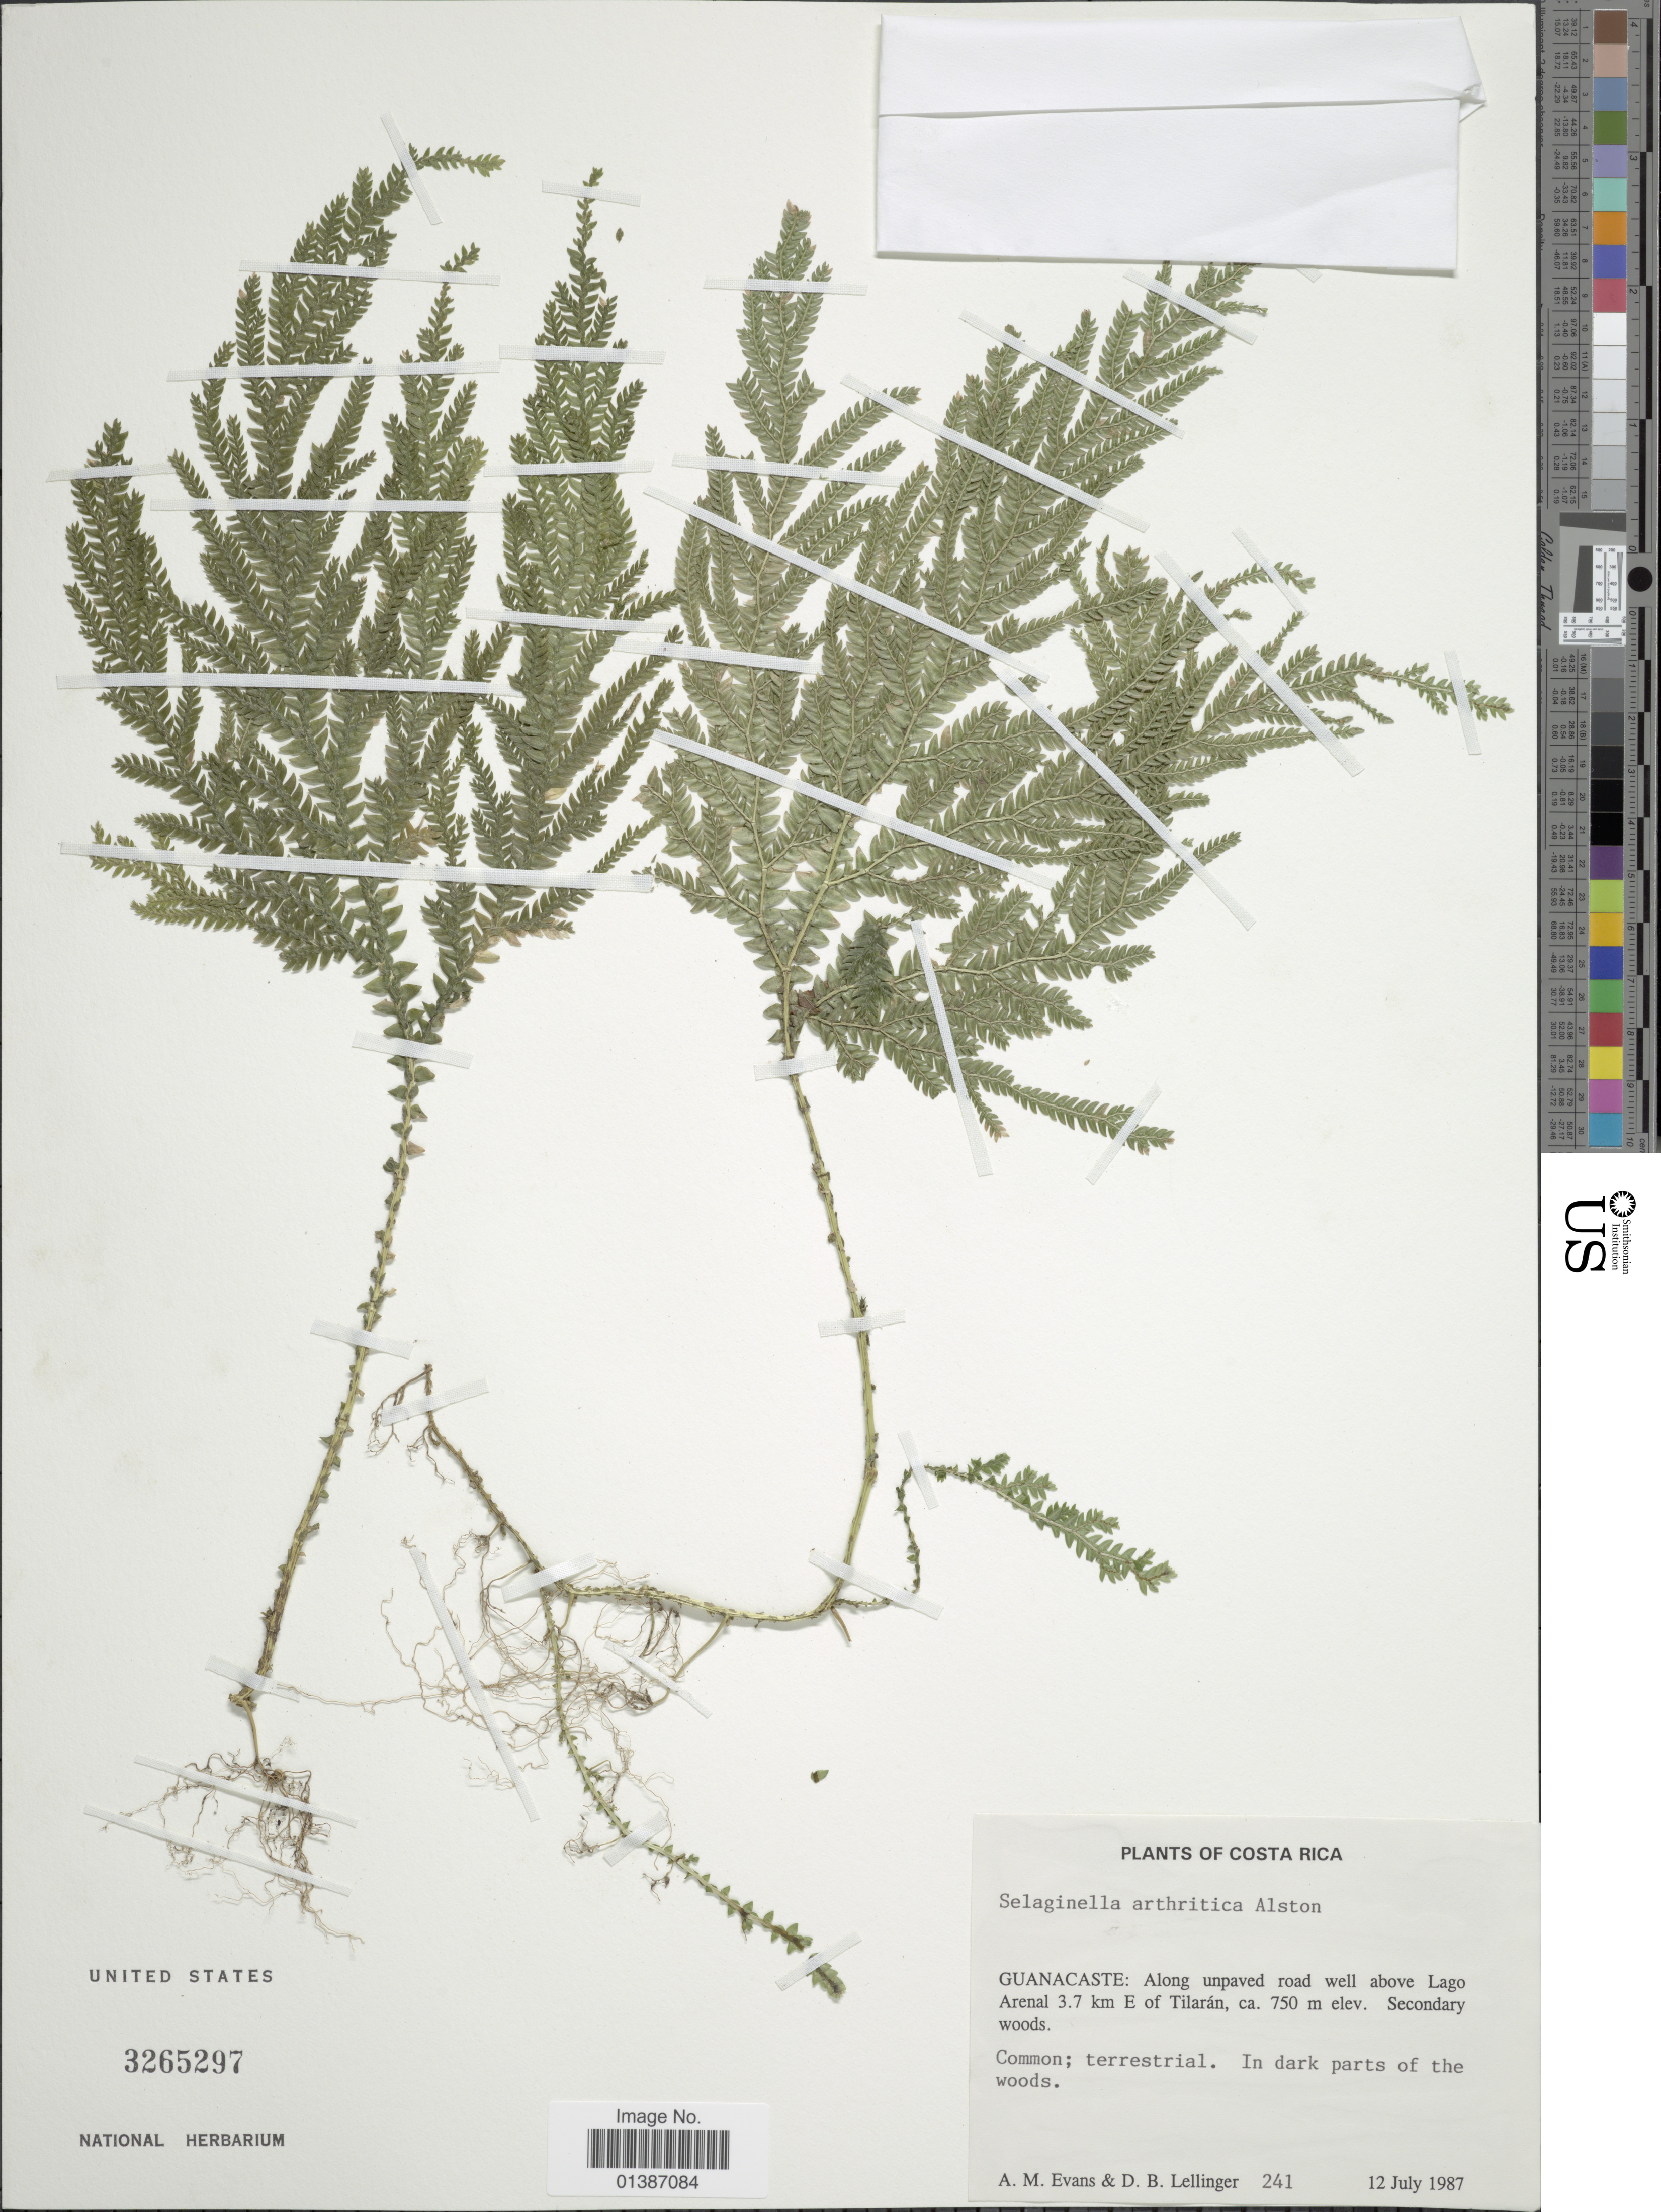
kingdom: Plantae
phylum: Tracheophyta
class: Lycopodiopsida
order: Selaginellales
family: Selaginellaceae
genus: Selaginella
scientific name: Selaginella arthritica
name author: Alston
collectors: A. M. Evans & D. B. Lellinger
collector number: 241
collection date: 1987-07-12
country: Costa Rica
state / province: Guanacaste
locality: Guanacaste: Along unpaved road well above Lago Arenal 3.7 km E of Tilarán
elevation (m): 750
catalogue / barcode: US 3265297